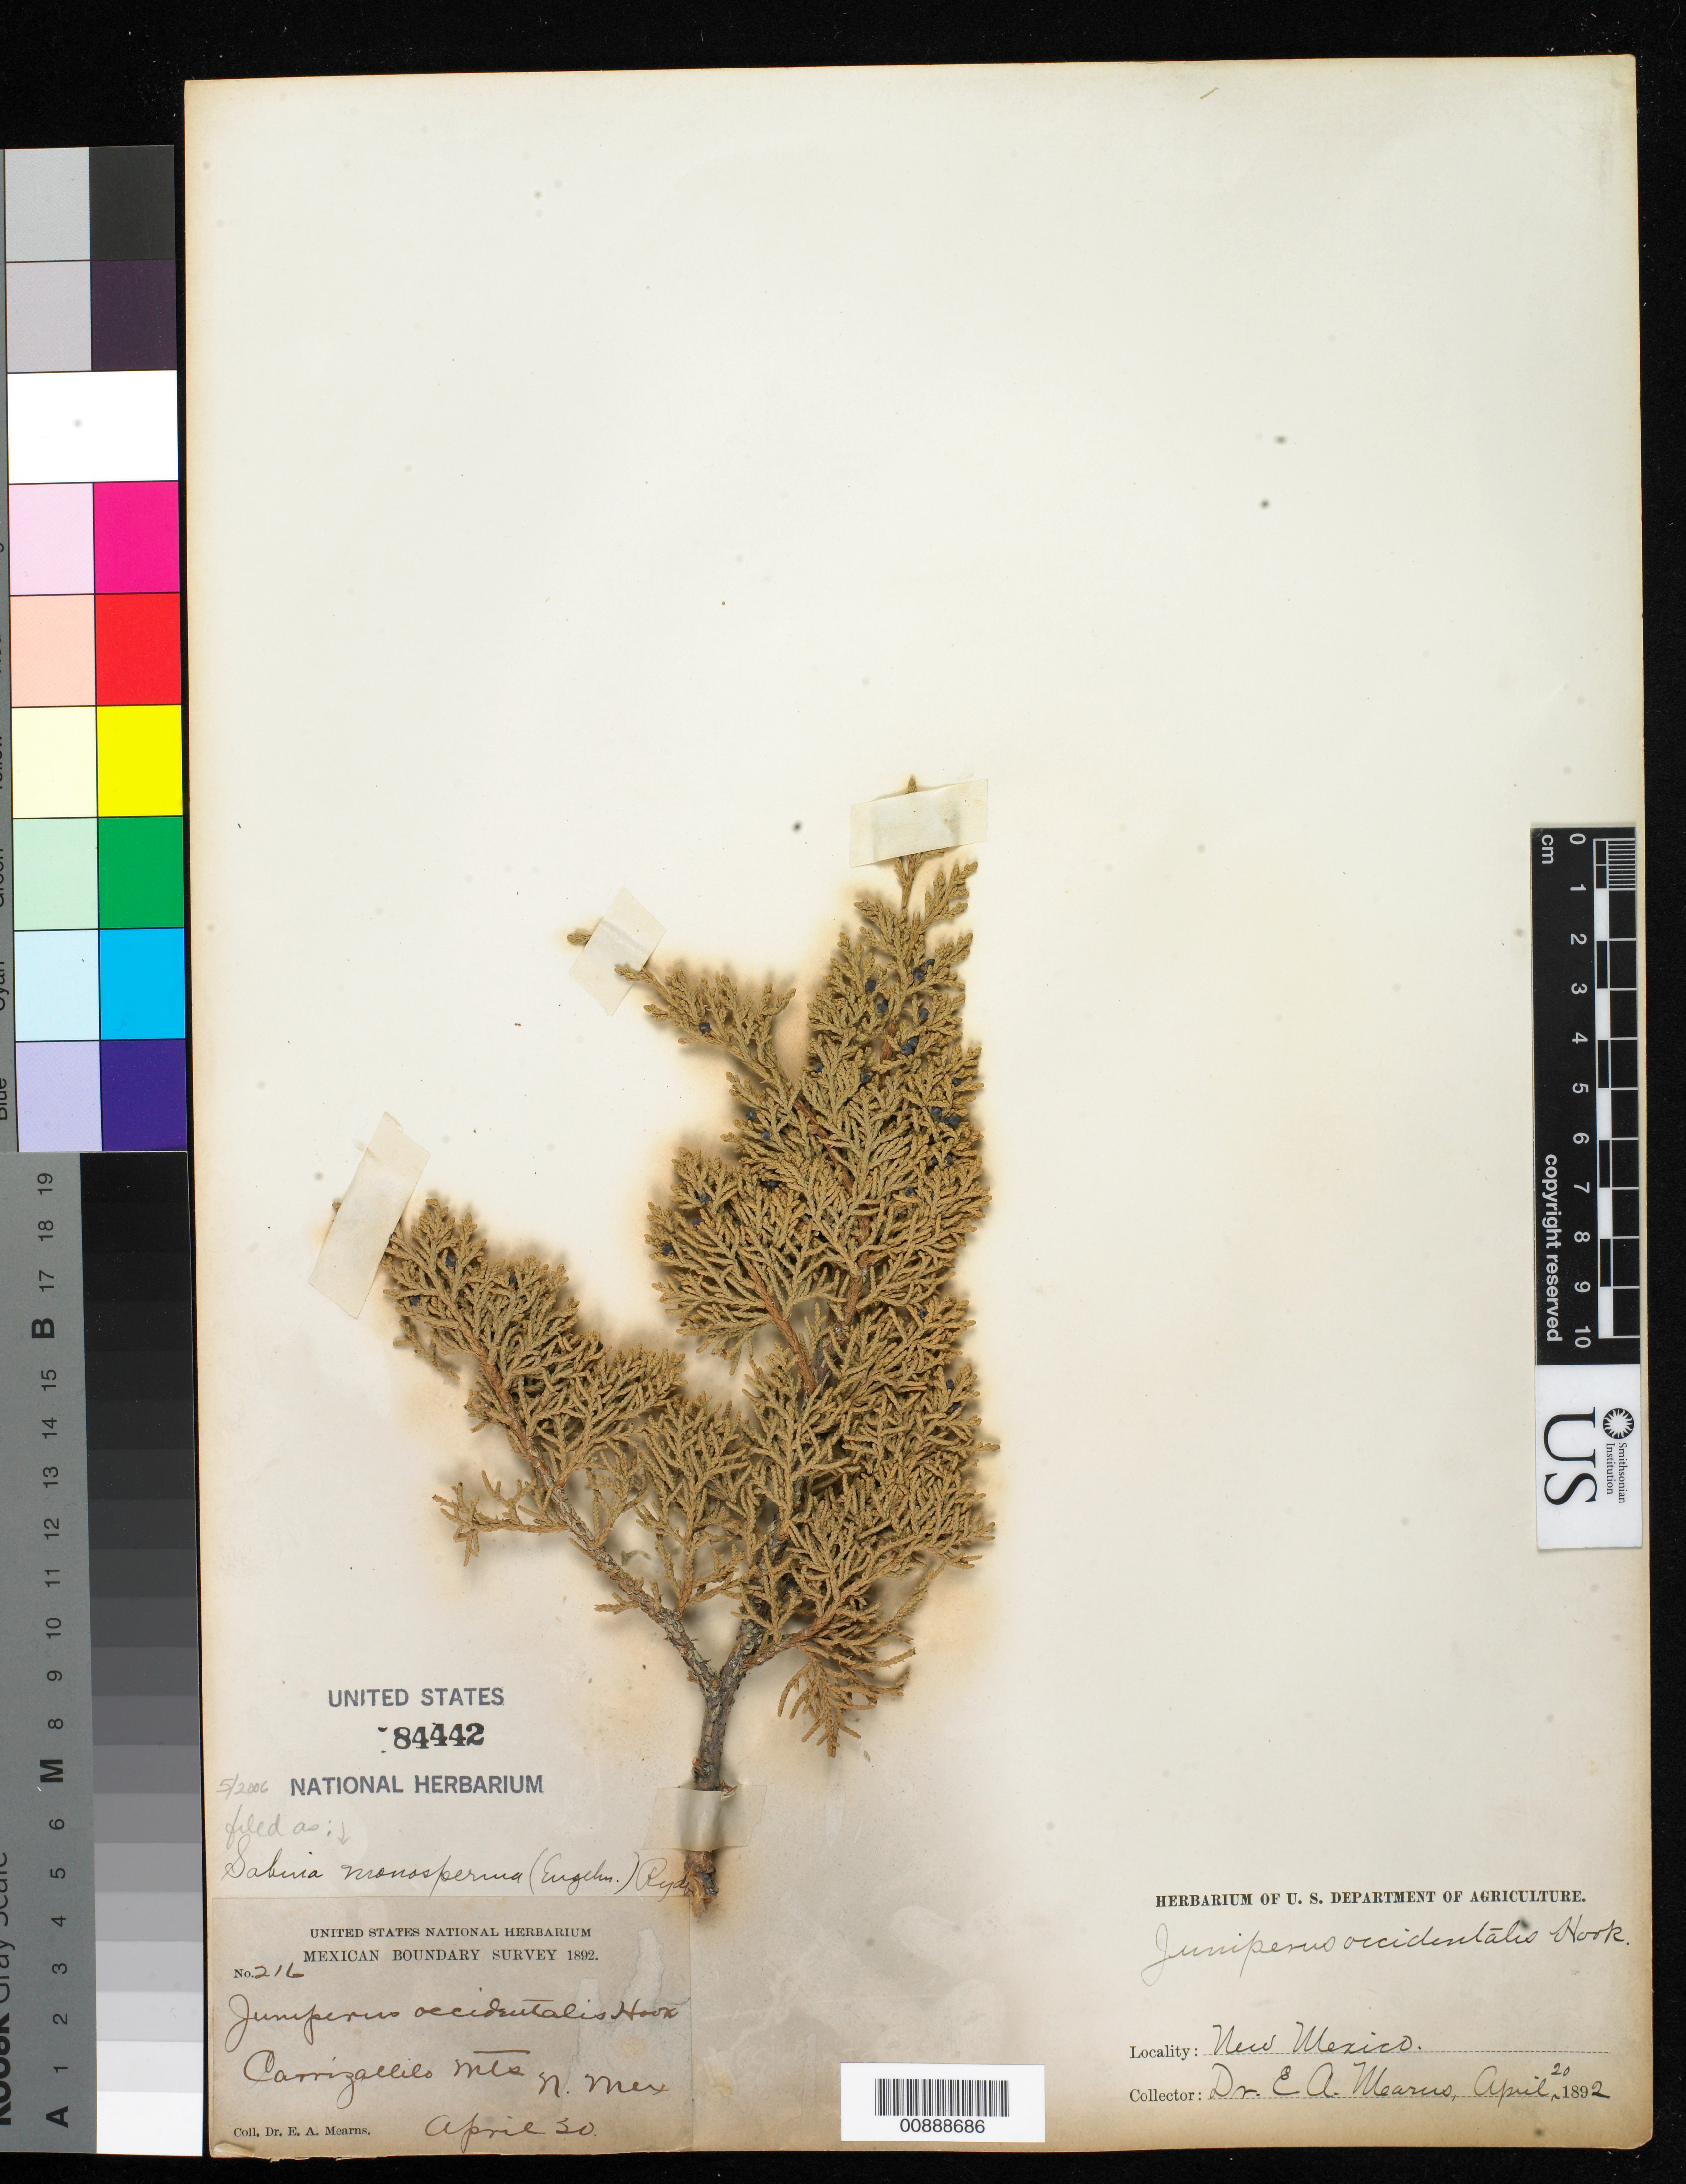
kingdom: Plantae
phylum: Tracheophyta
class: Pinopsida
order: Pinales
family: Cupressaceae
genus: Juniperus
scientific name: Juniperus monosperma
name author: (Engelm.) Sarg.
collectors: E. A. Mearns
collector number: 216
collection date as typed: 20 Apr 1892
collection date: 1892-04-20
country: United States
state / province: New Mexico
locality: Carrizalillo Mts., New Mexico.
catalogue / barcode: US 84442